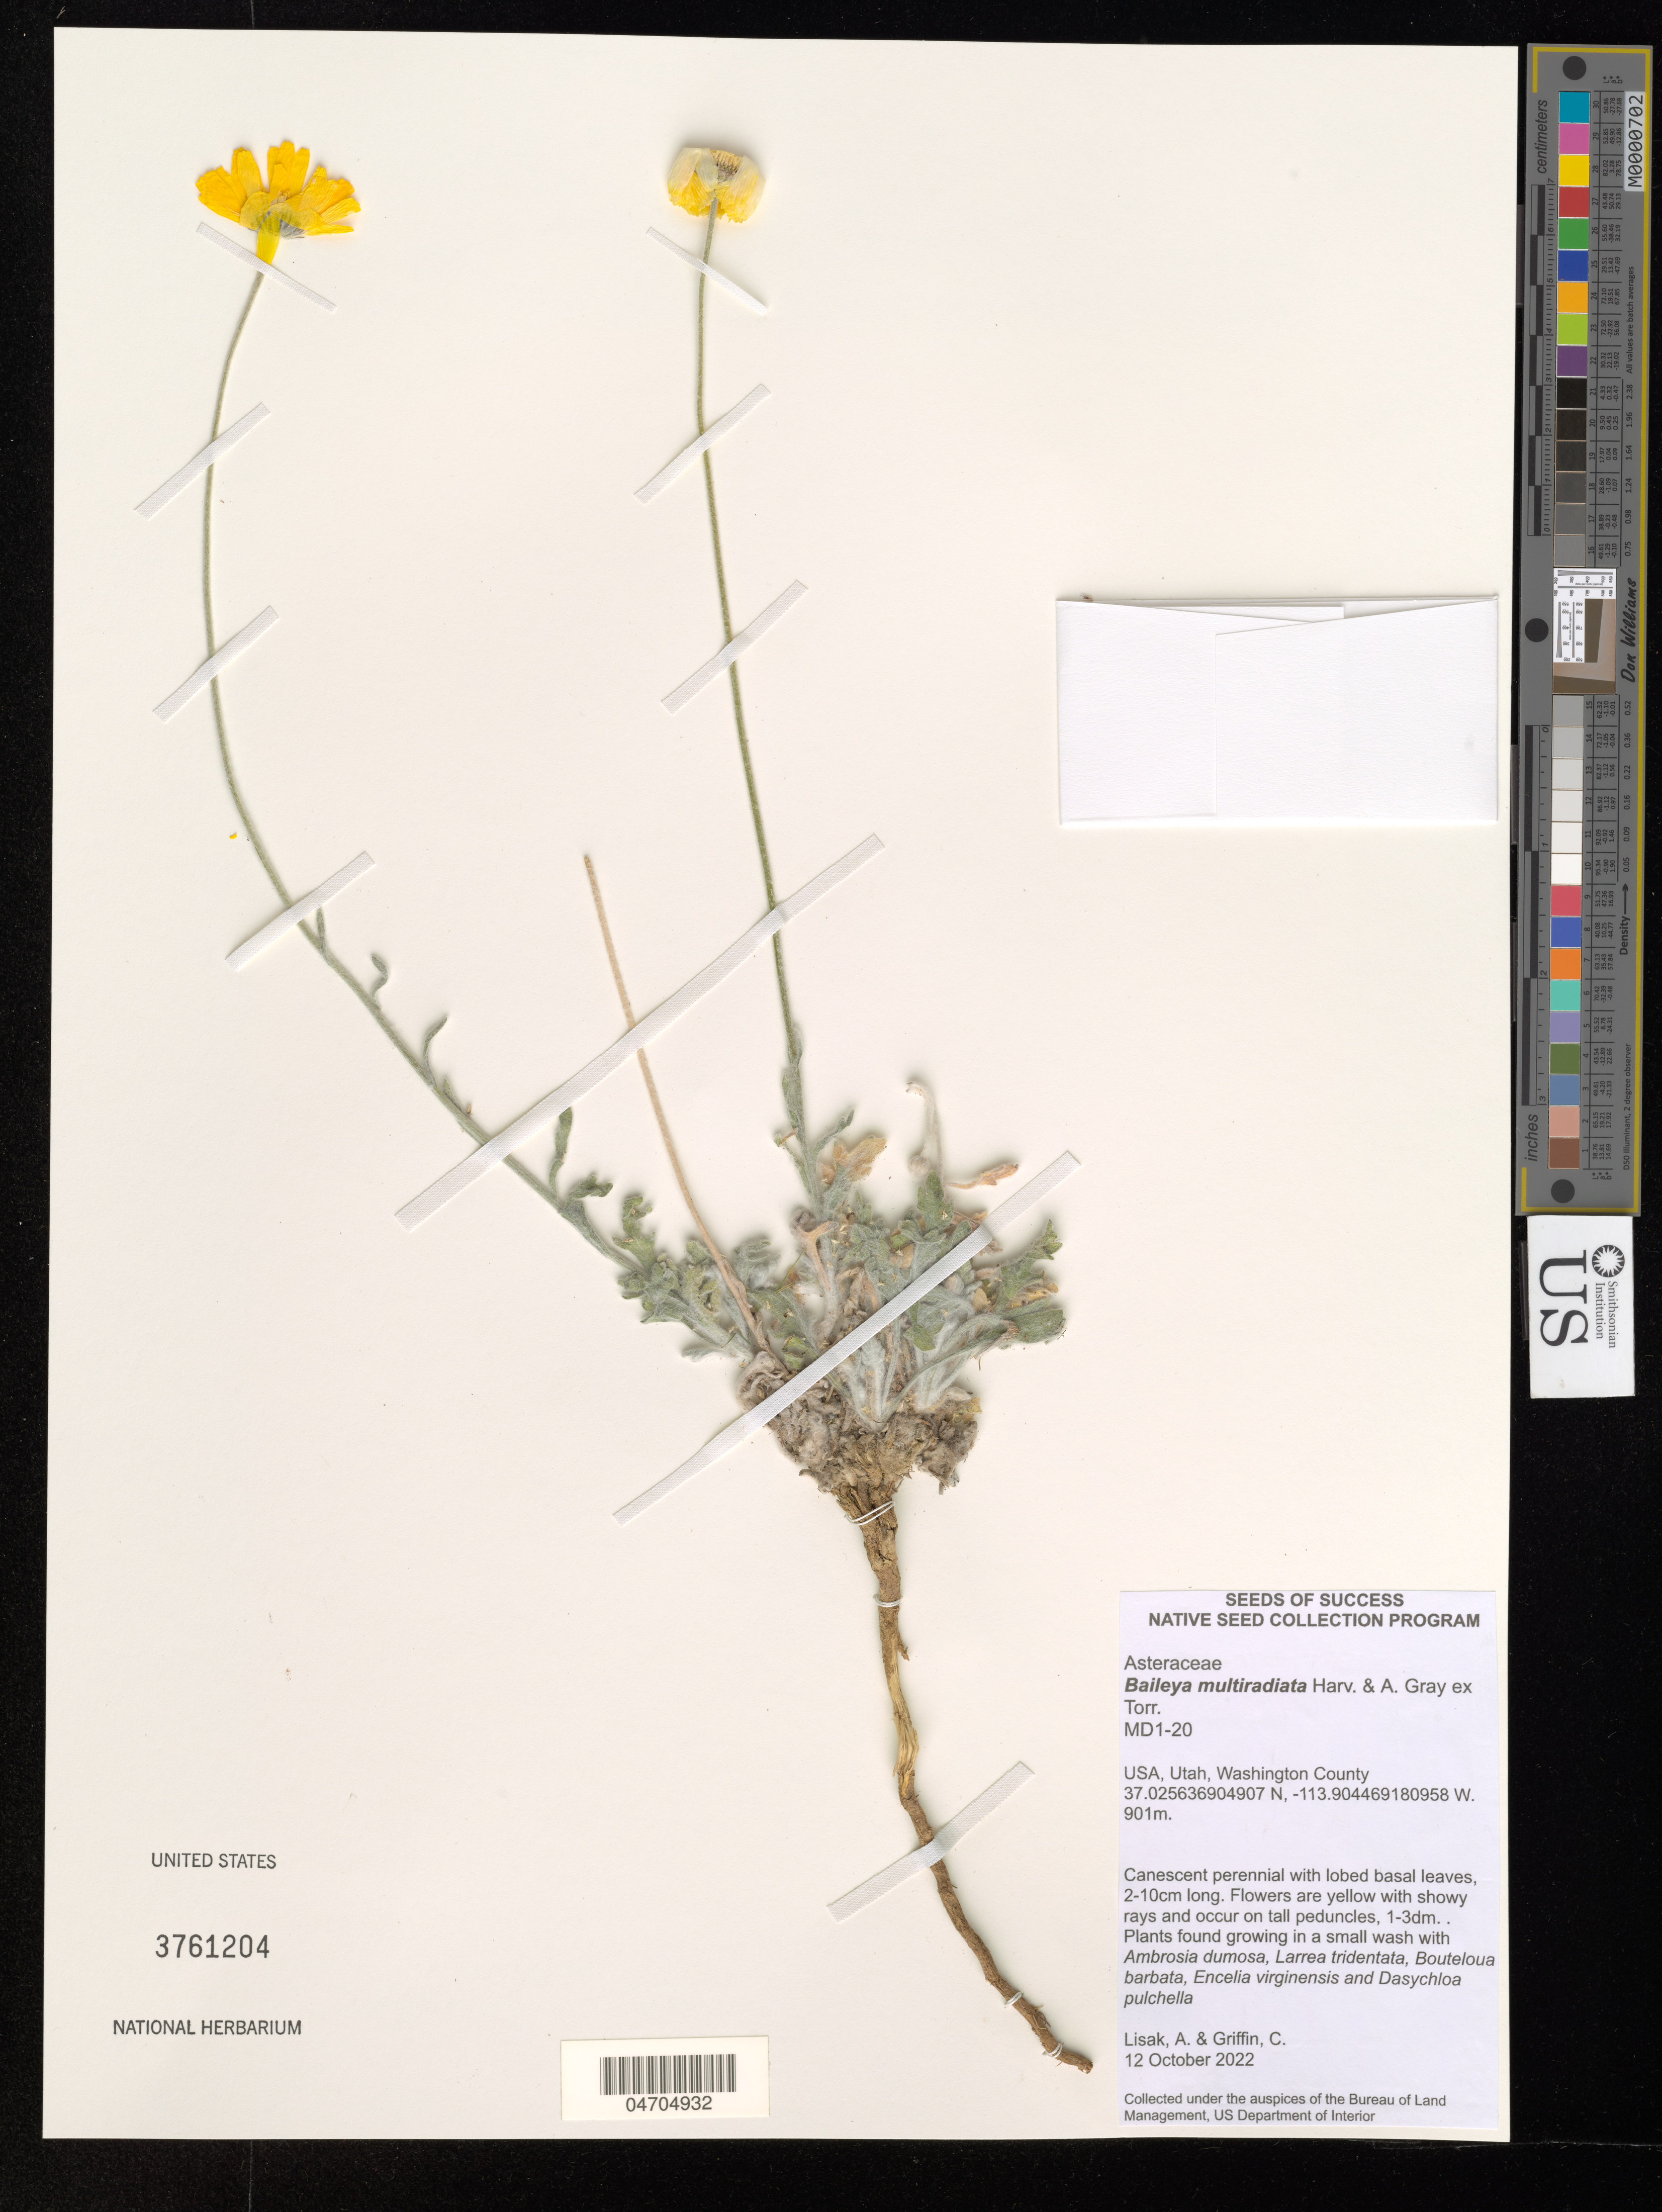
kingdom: Plantae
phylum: Tracheophyta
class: Magnoliopsida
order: Asterales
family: Asteraceae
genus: Baileya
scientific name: Baileya multiradiata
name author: Harv. & A. Gray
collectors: A. Lisak & C. Griffin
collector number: MD1-20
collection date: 2022-10-12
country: United States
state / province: Utah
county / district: Washington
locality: Washington County.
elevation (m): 901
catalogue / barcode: US 3761204